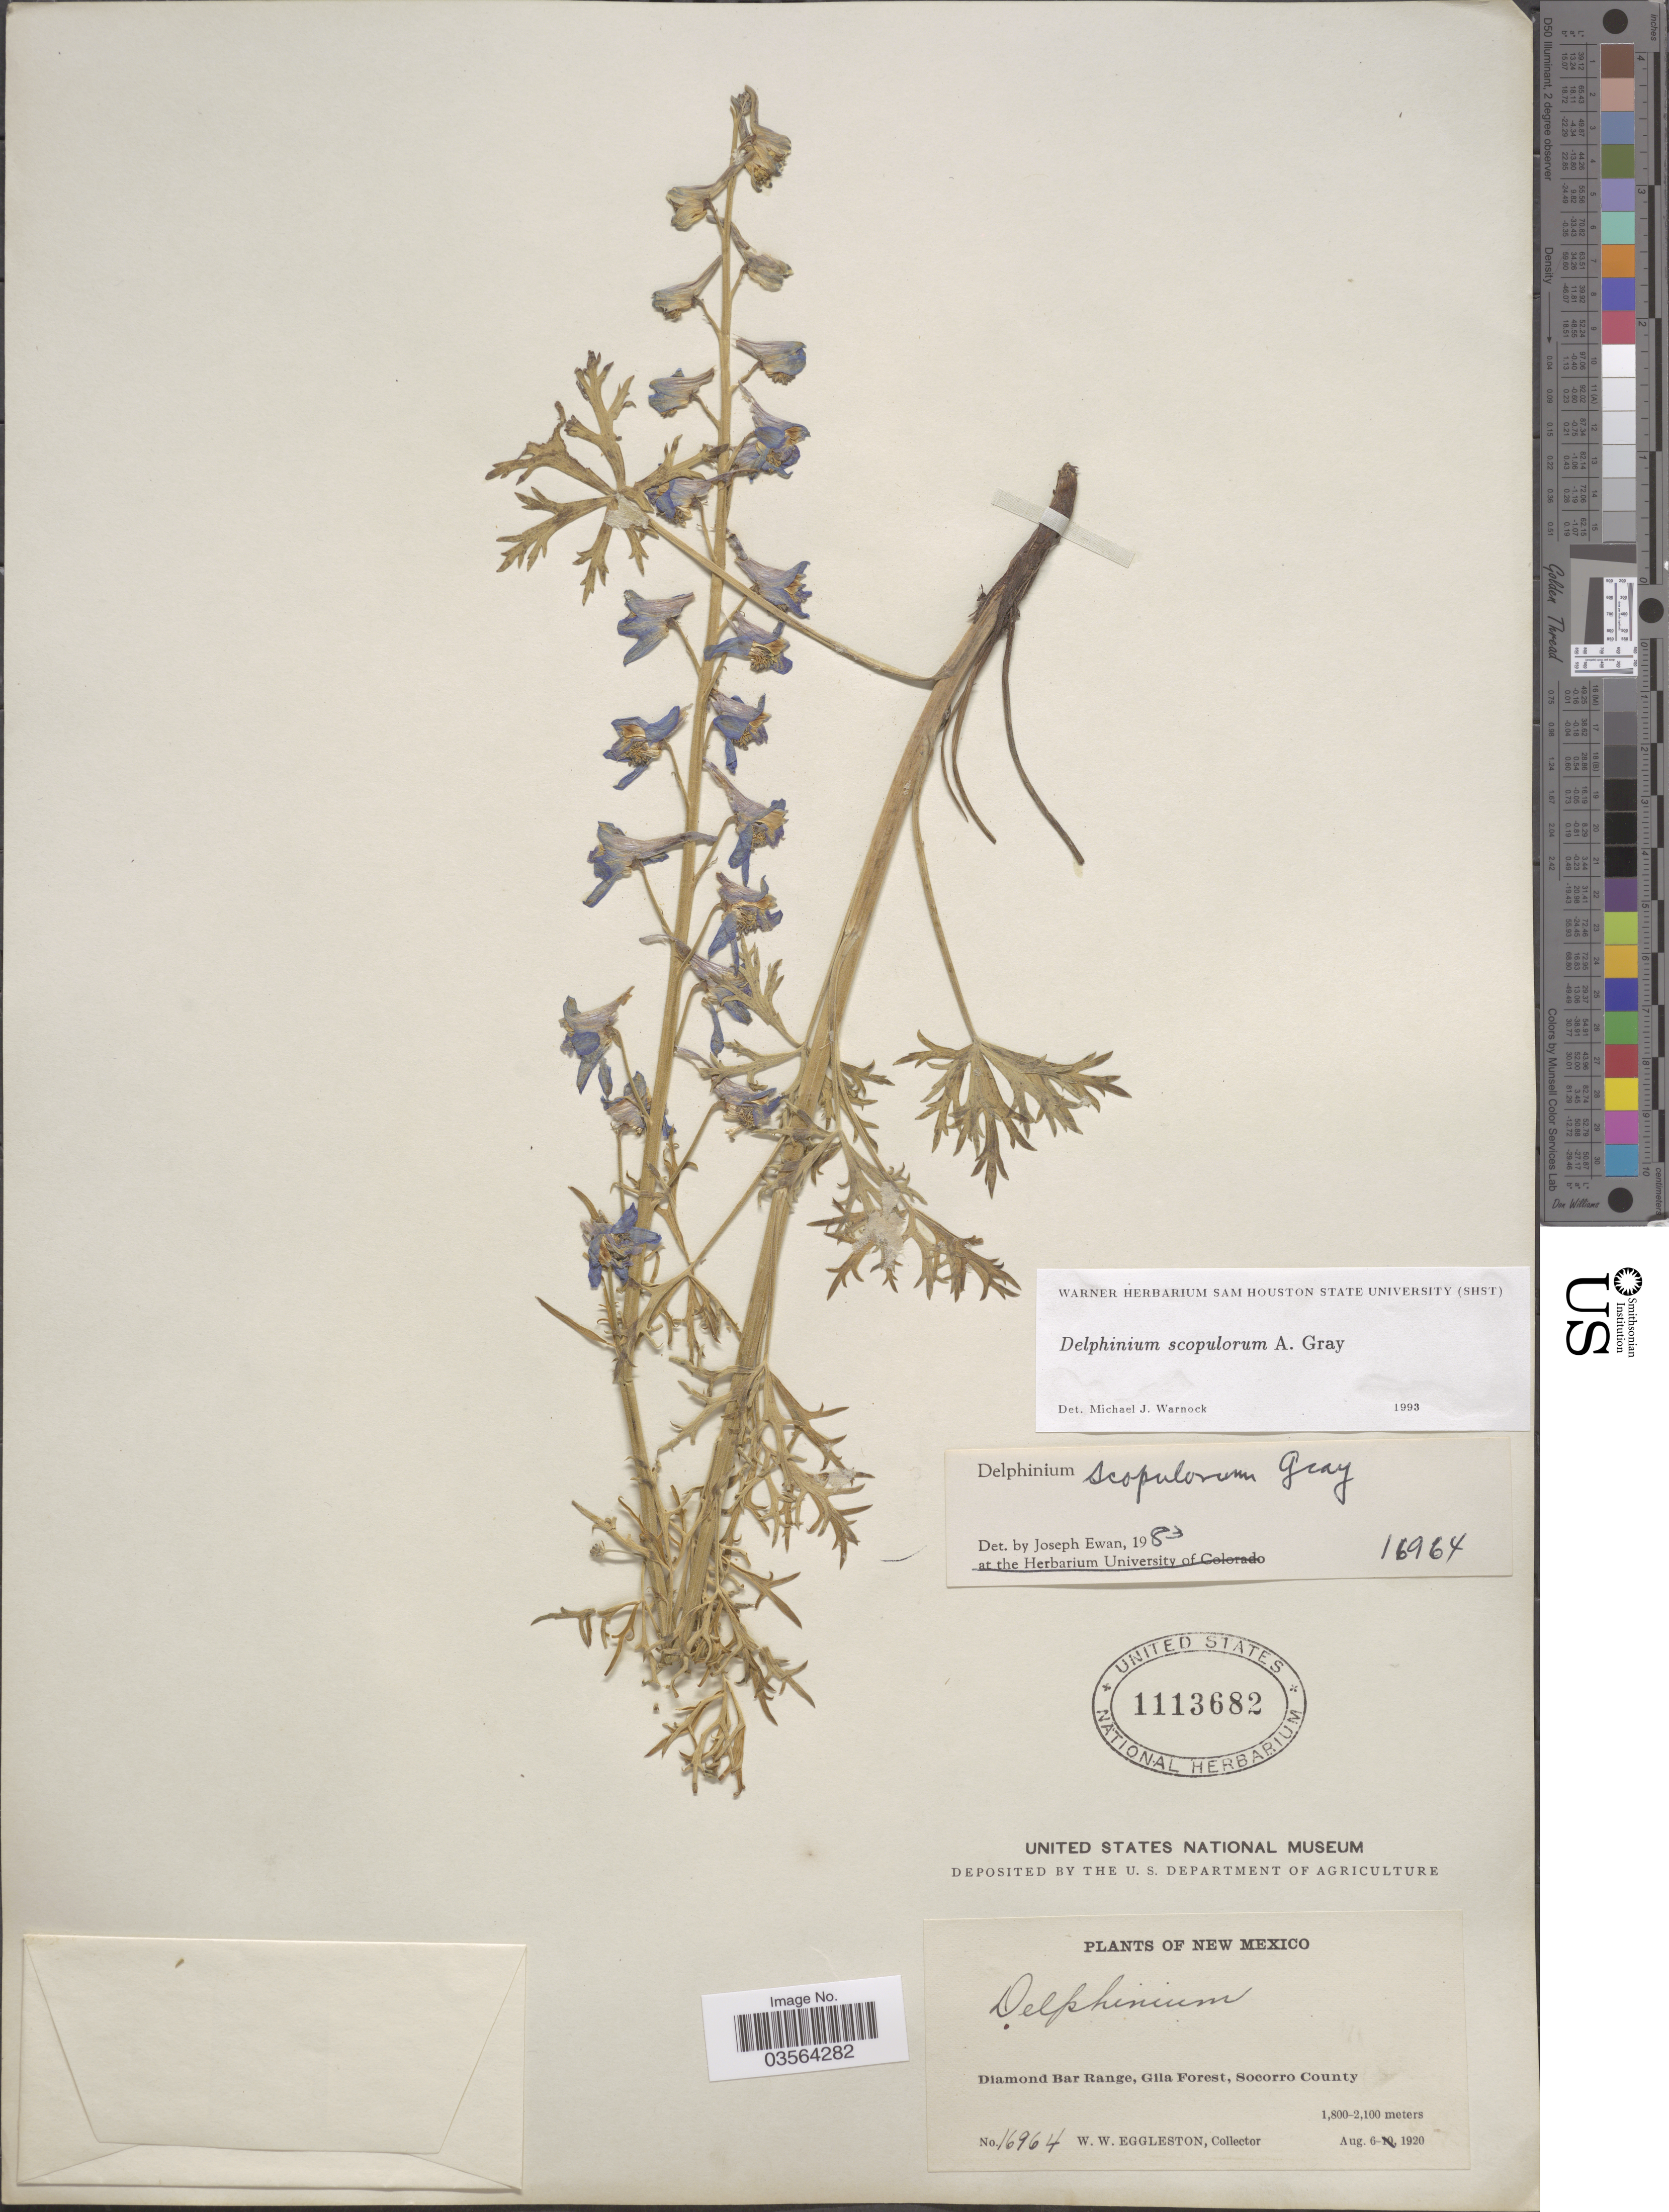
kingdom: Plantae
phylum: Tracheophyta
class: Magnoliopsida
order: Ranunculales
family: Ranunculaceae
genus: Delphinium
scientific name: Delphinium scopulorum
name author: A. Gray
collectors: W. W. Eggleston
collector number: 16964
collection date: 1920-08-06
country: United States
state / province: New Mexico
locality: Diamond Bar Range, Gila Forest, Socorro County.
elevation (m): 1800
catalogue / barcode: US 1113682